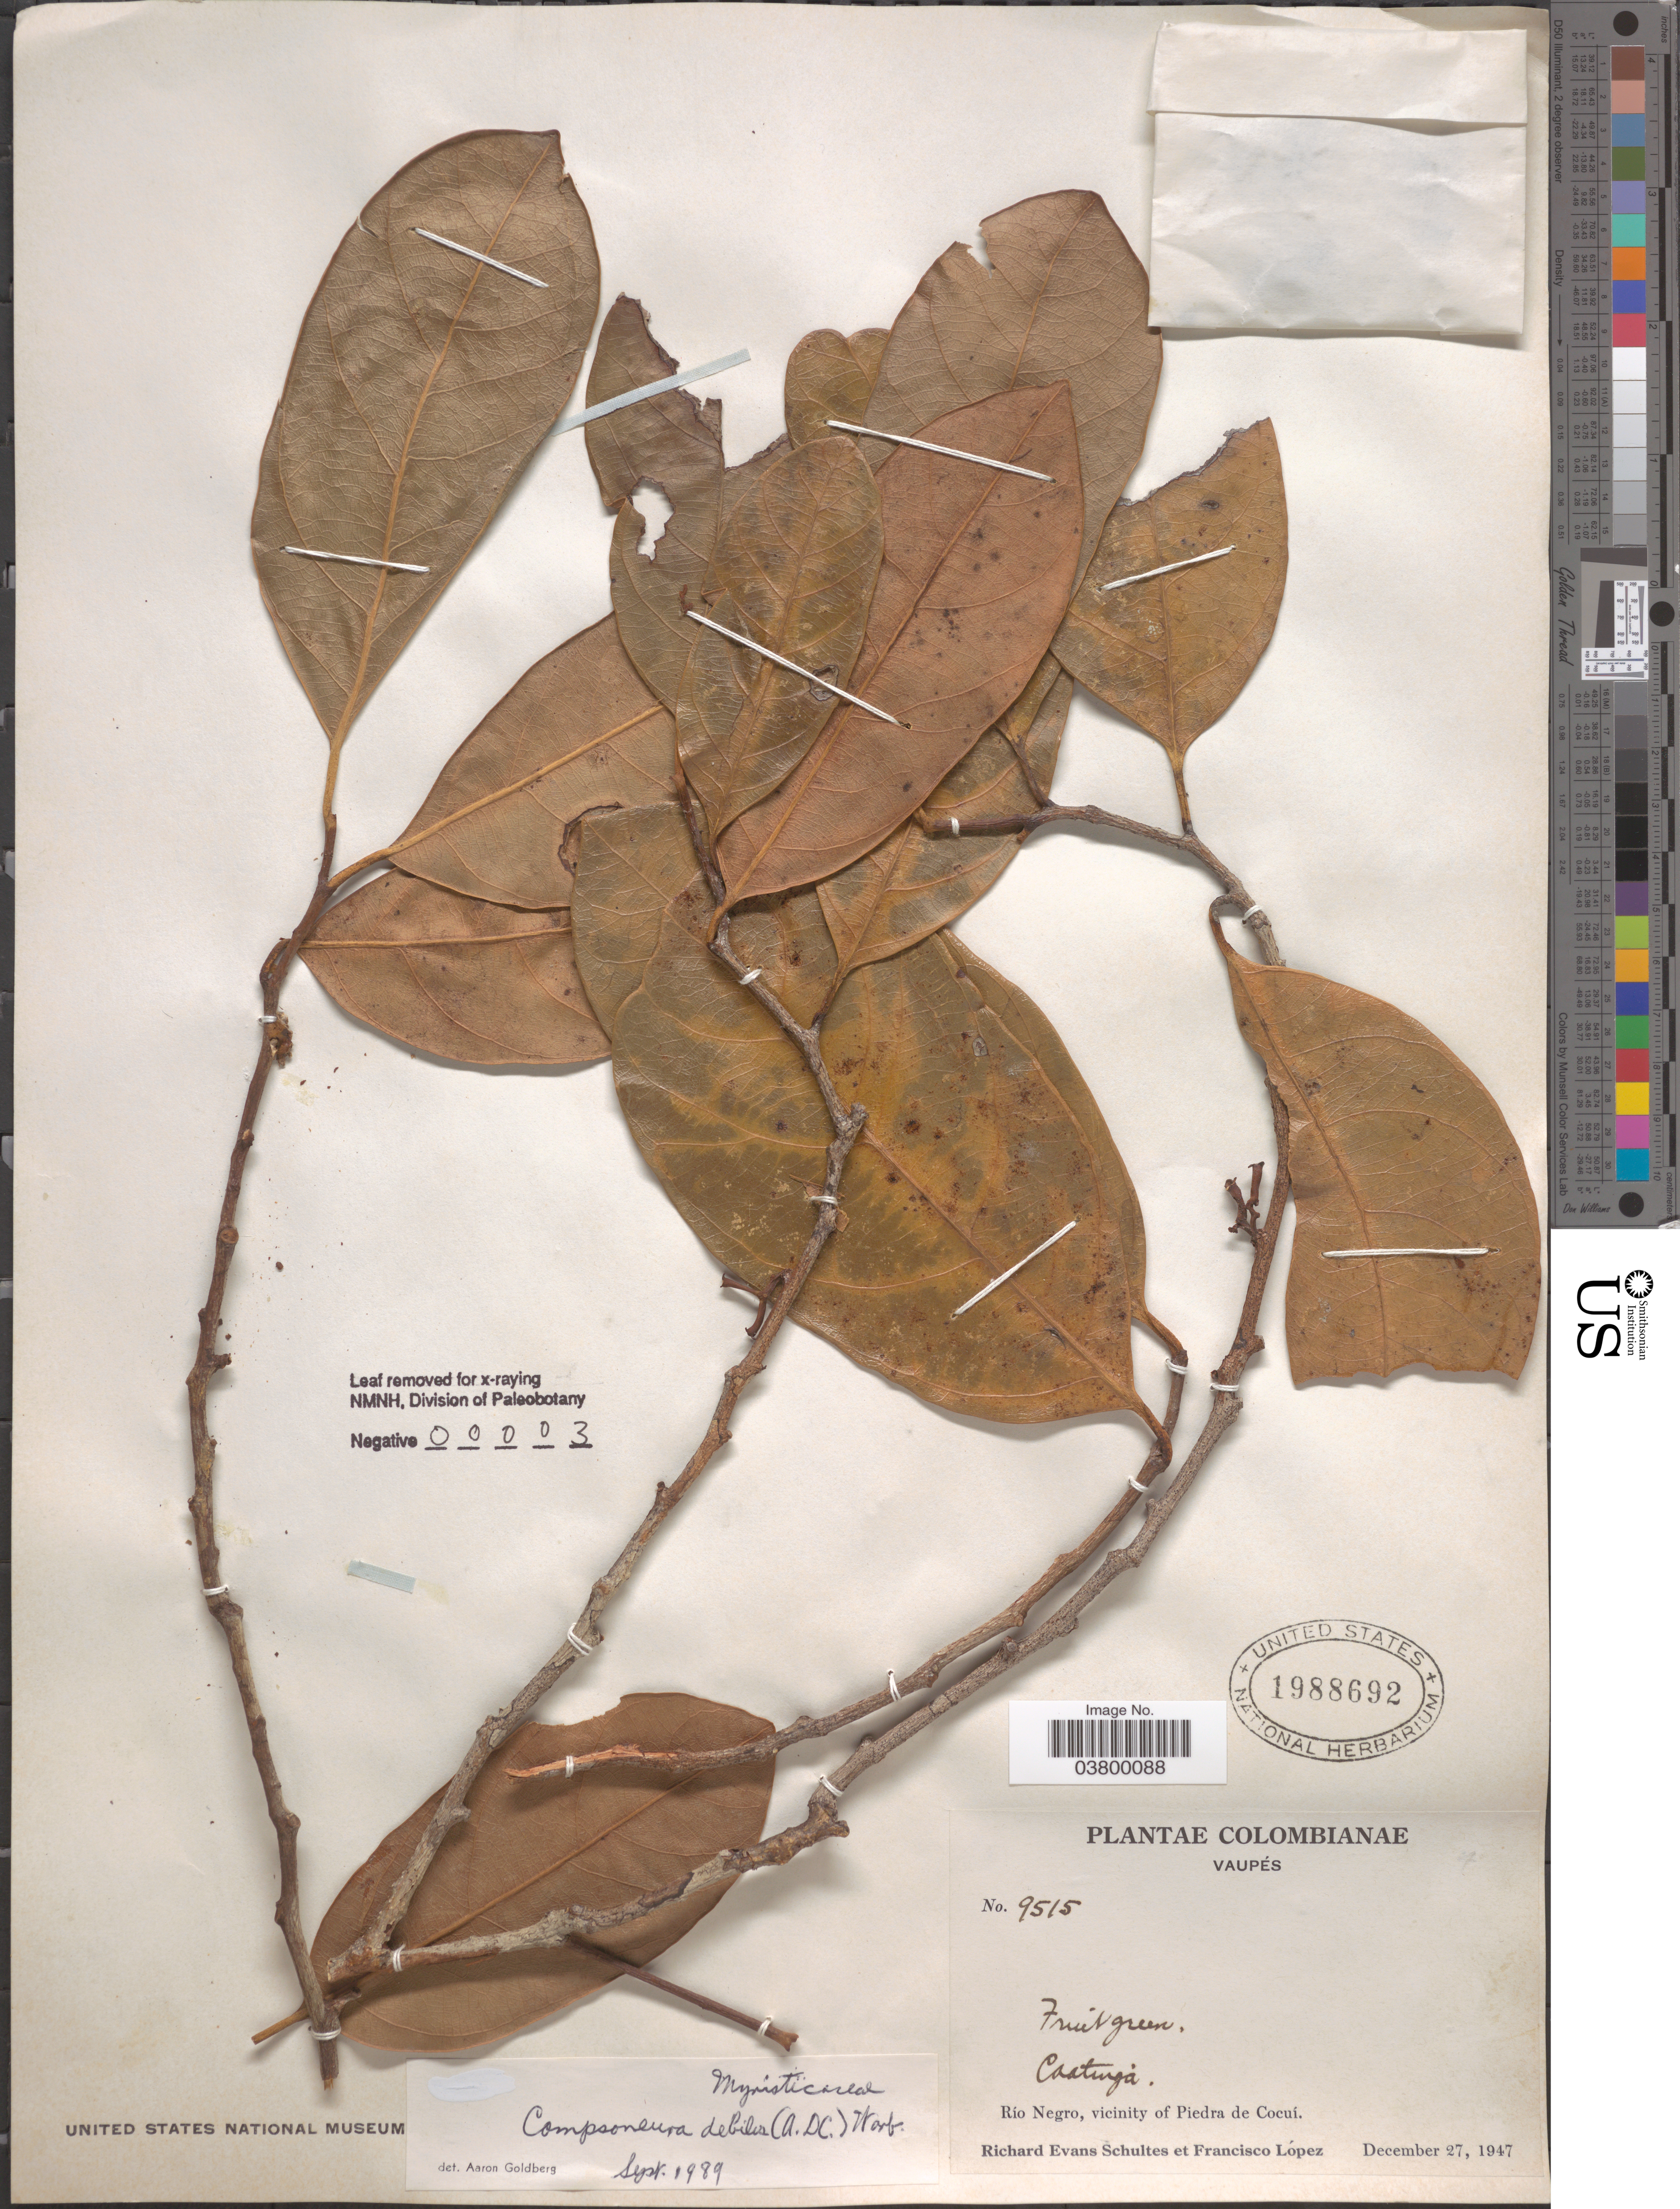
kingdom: Plantae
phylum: Tracheophyta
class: Magnoliopsida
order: Magnoliales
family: Myristicaceae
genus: Compsoneura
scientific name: Compsoneura debilis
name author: (Spruce ex A. DC.) Warb.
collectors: R. E. Schultes & F. Lopéz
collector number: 9515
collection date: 1947-12-27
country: Colombia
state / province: Vaupés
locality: Caatinga. Río Negro, vicinity of Piedra de Cocuí.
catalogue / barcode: US 1988692